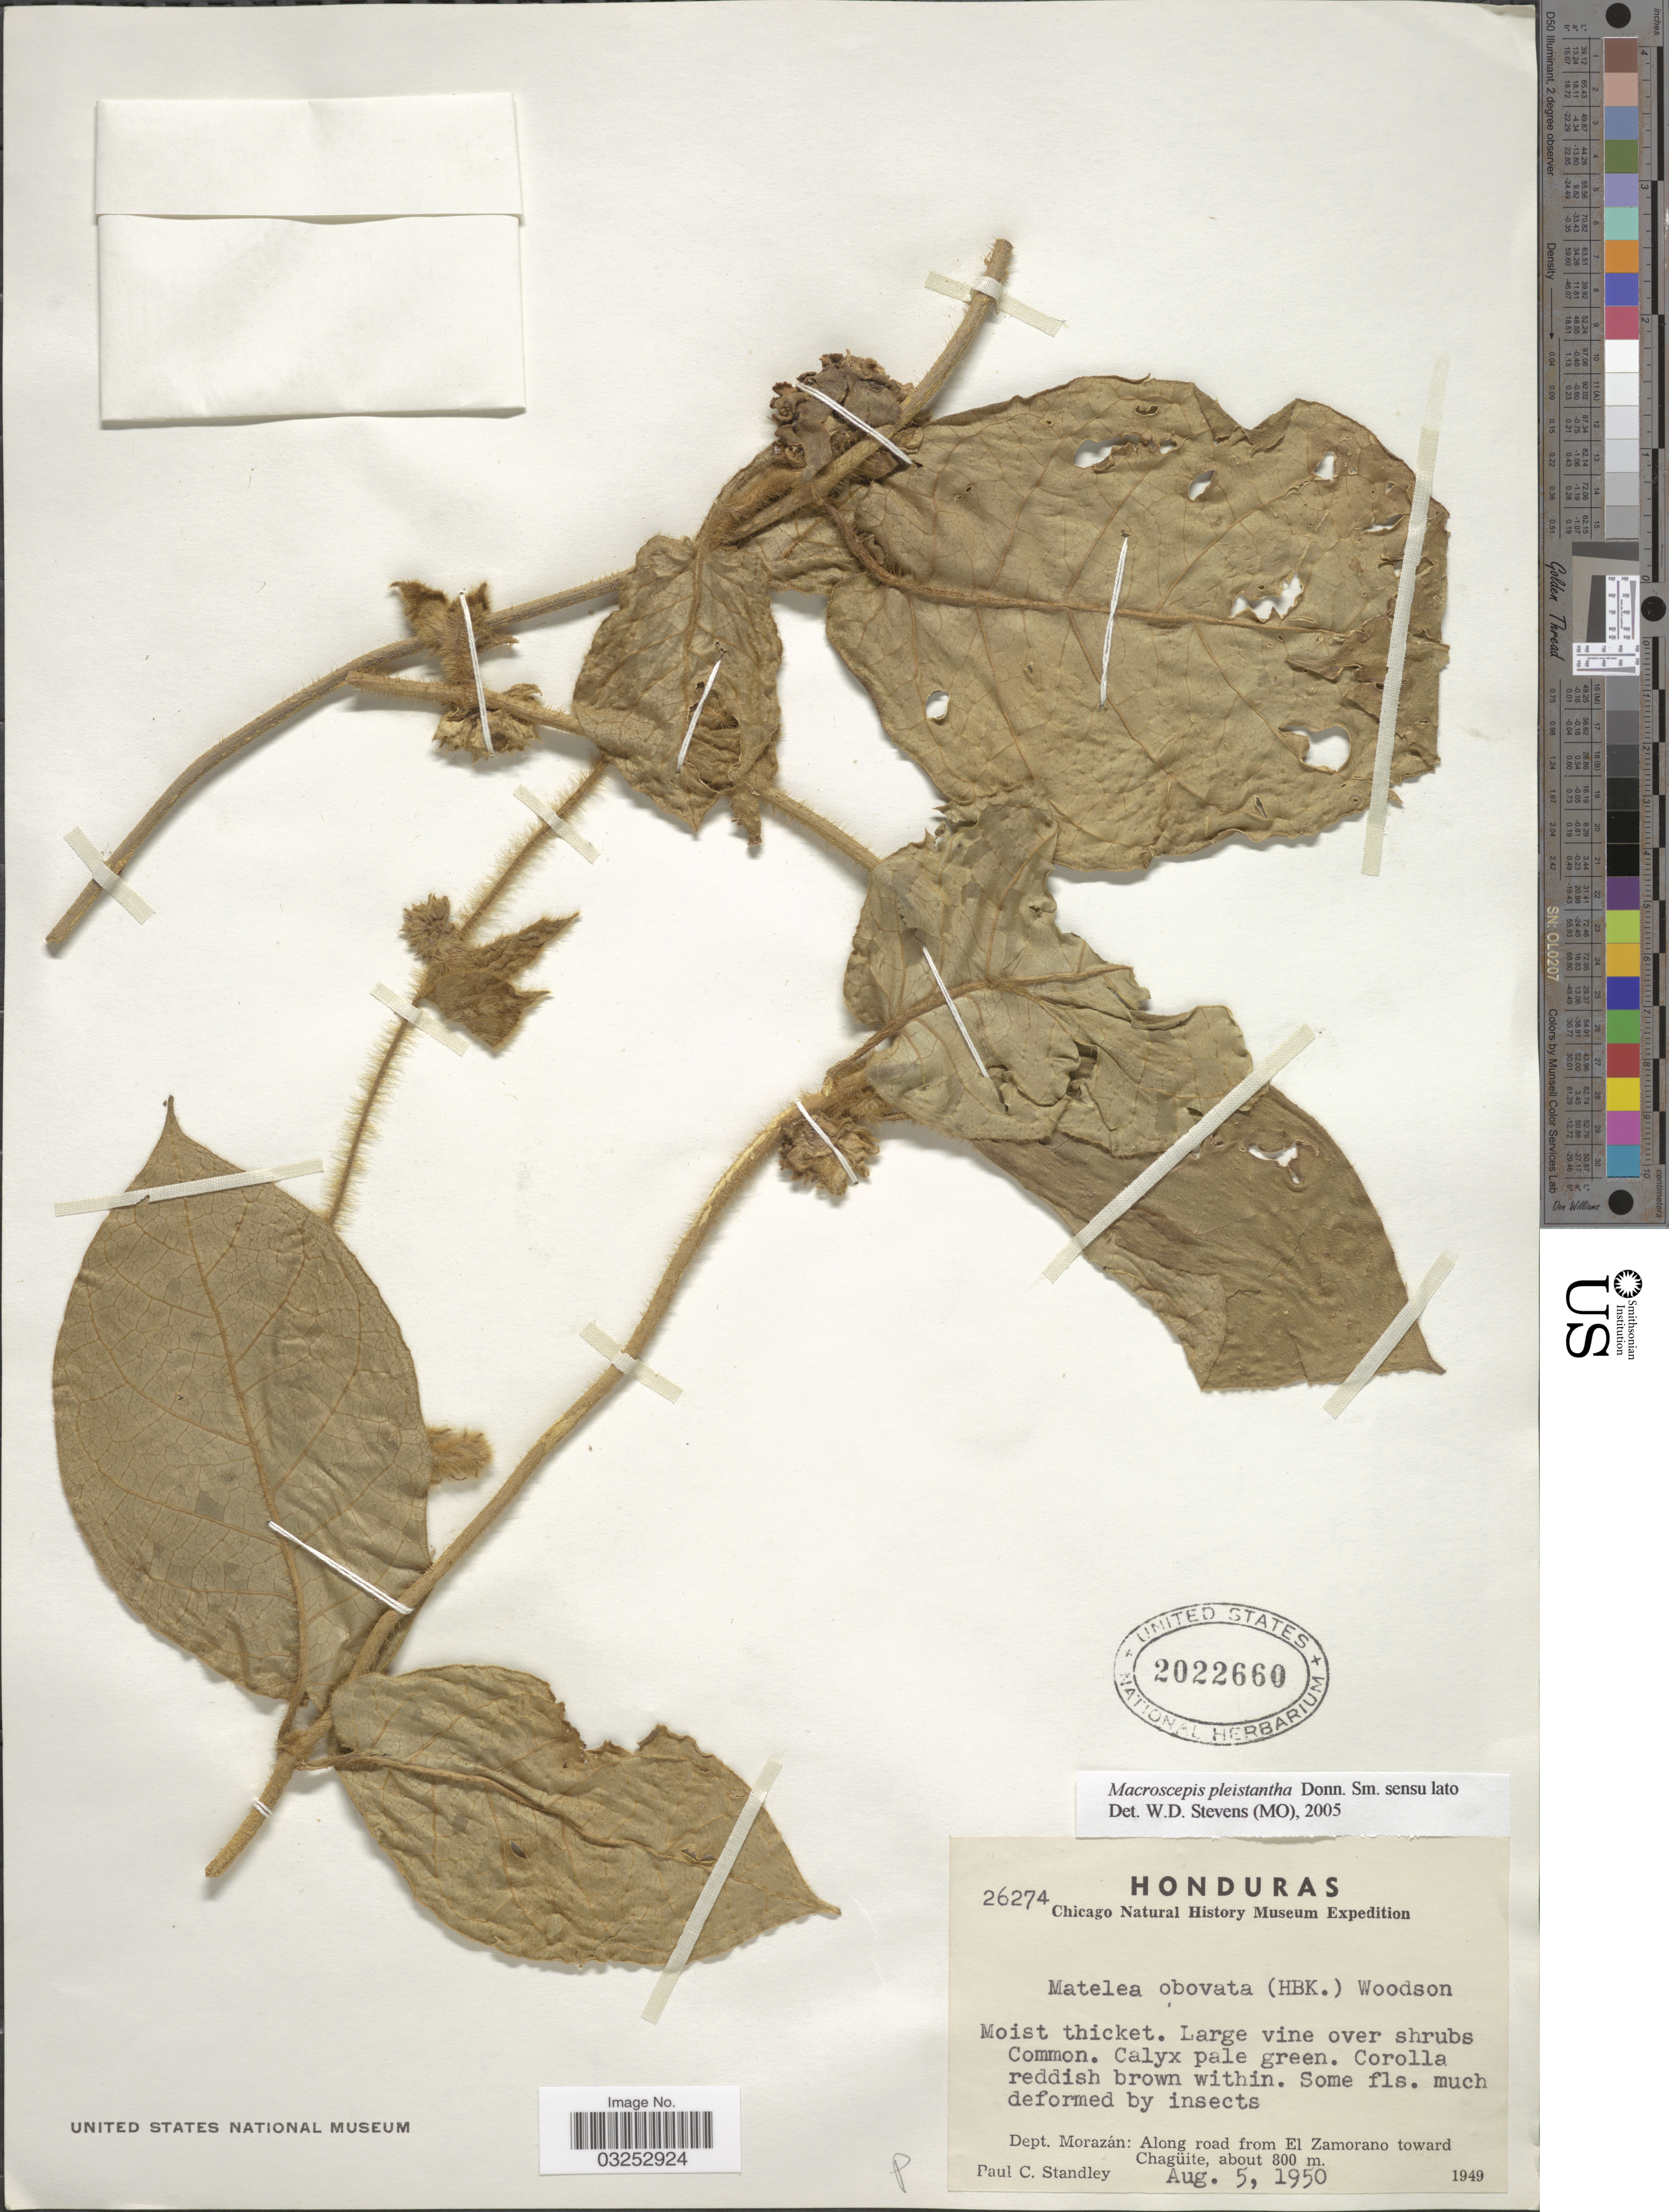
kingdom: Plantae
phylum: Tracheophyta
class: Magnoliopsida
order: Gentianales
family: Apocynaceae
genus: Macroscepis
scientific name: Macroscepis pleistantha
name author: Donn. Sm.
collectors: P. C. Standley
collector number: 26274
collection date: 1950-08-05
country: Honduras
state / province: Fco. Morazán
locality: Dept. Morazán: Along road from El Zamorano toward Chagüite.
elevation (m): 800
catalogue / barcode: US 2022660